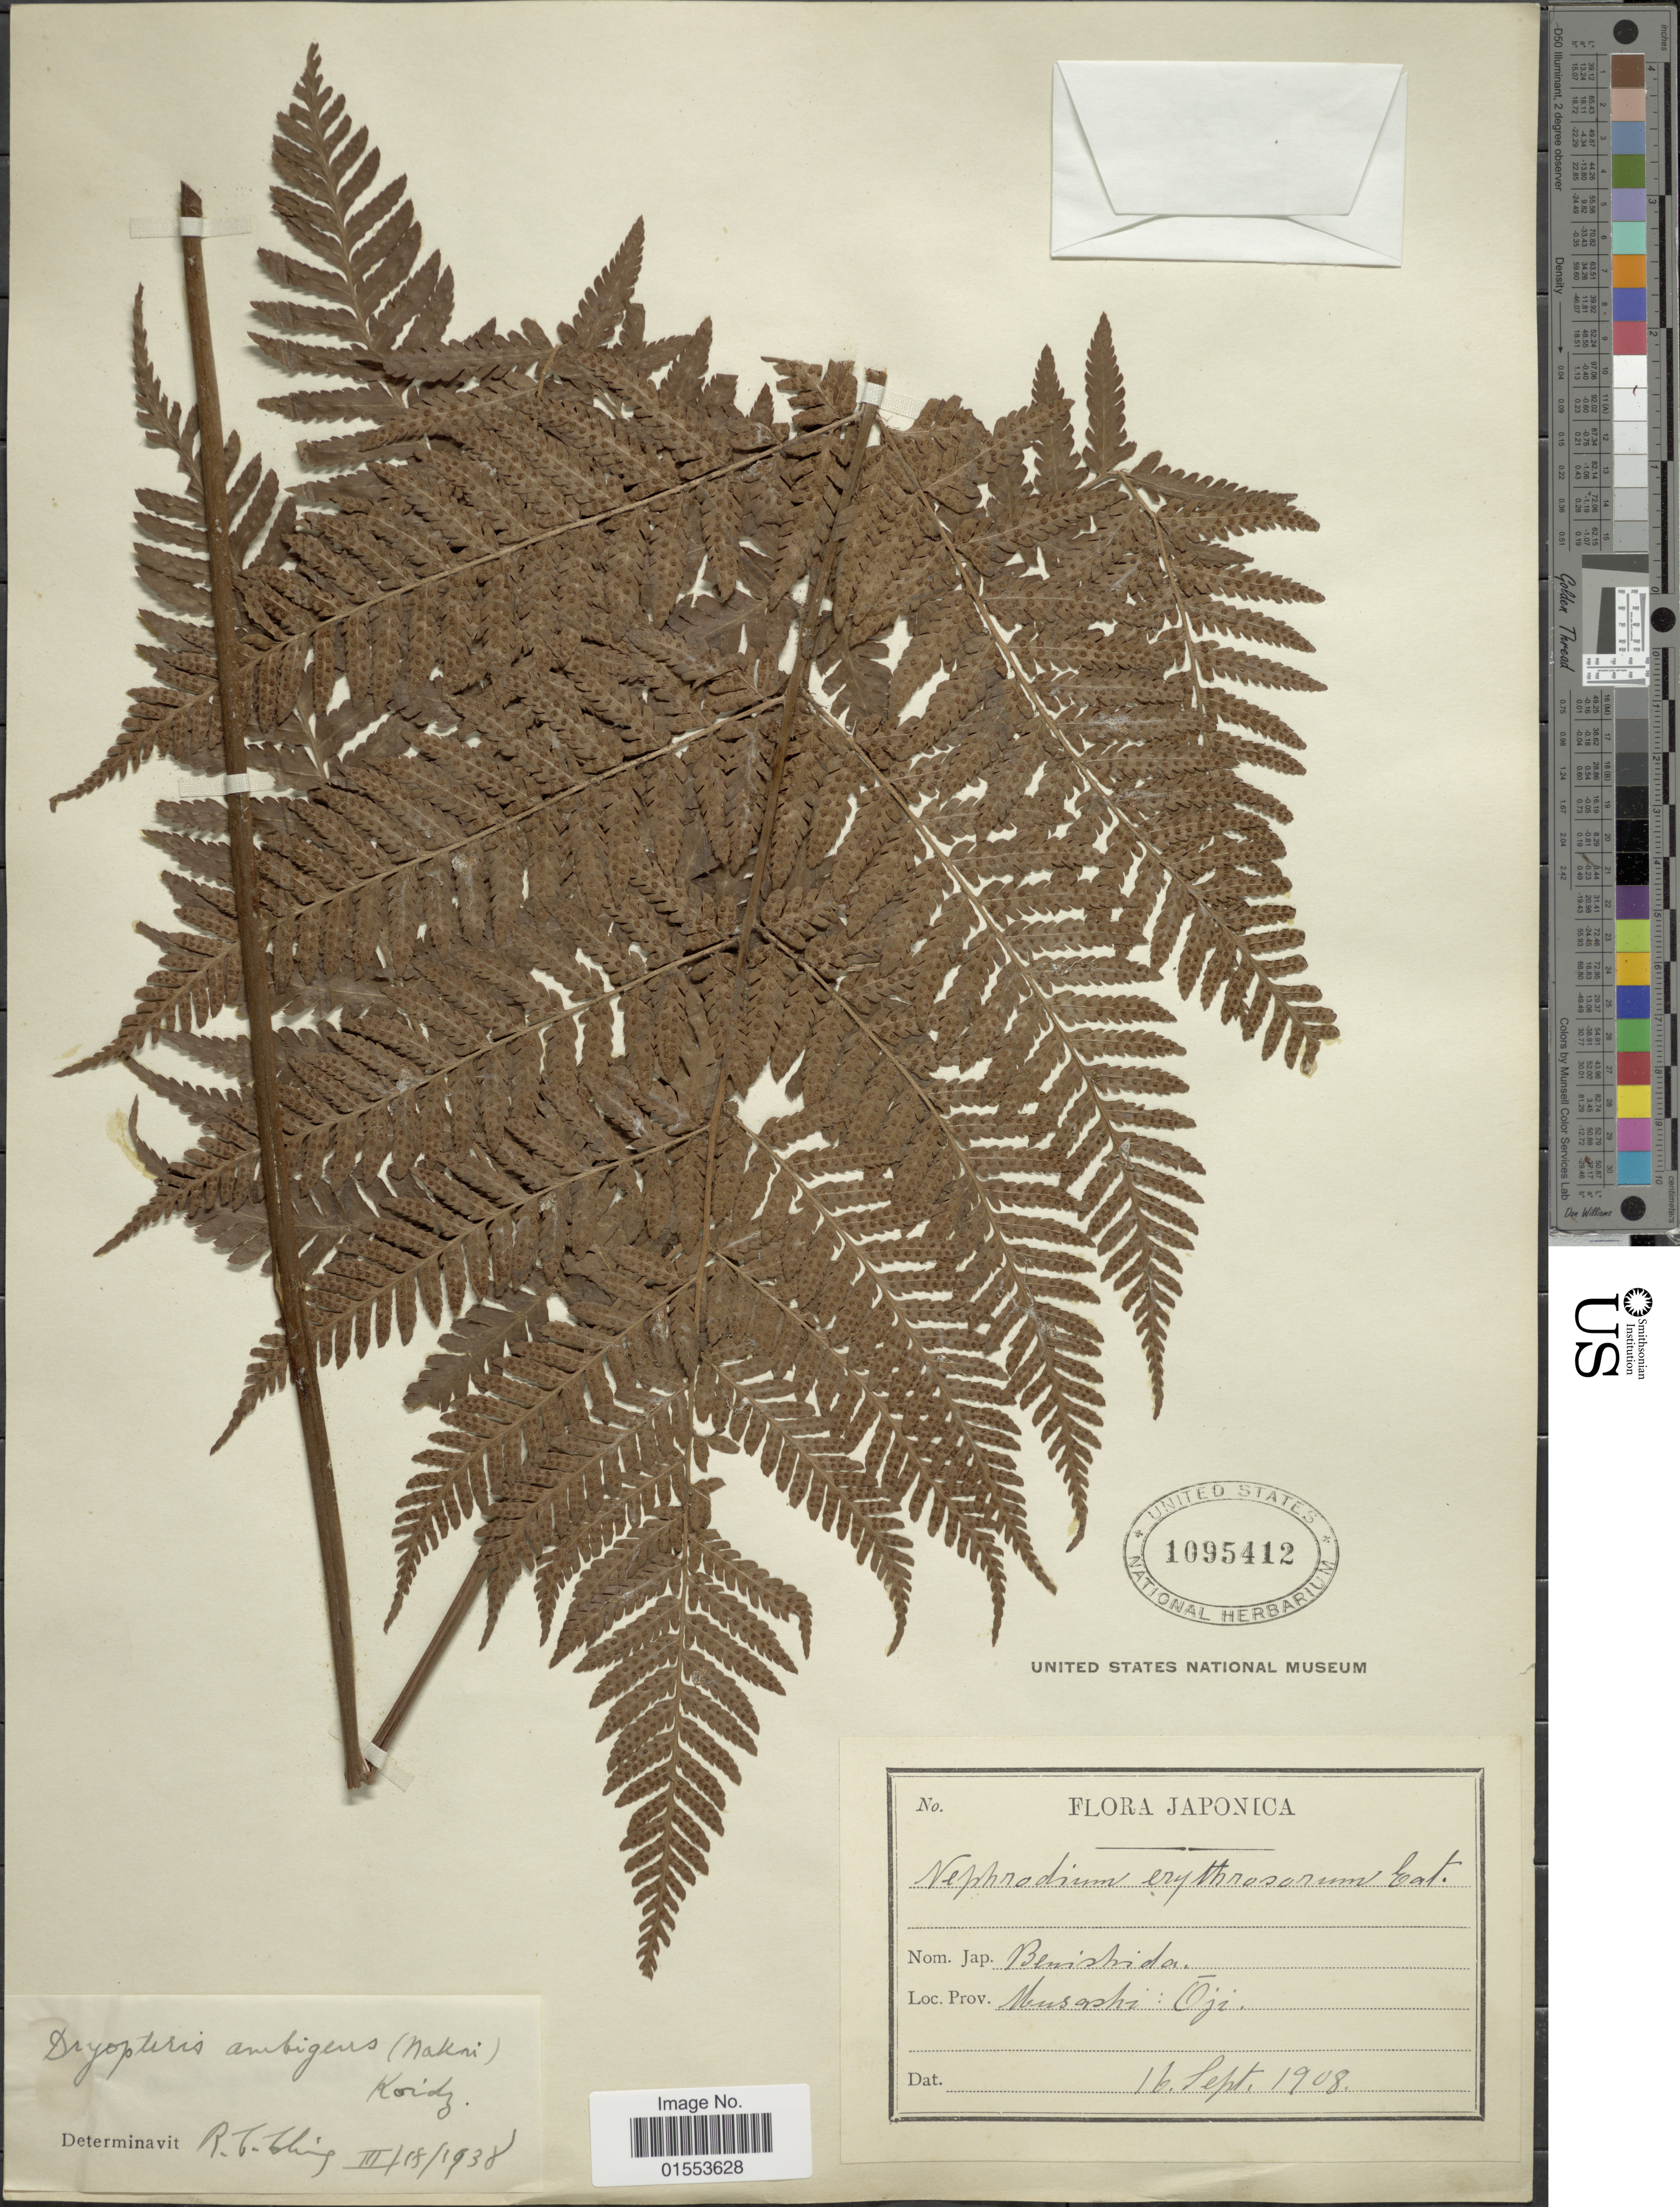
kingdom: Plantae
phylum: Tracheophyta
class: Polypodiopsida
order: Polypodiales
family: Dryopteridaceae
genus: Dryopteris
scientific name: Dryopteris ambigens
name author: (Nakai) Koidz.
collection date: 1908-09-16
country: Japan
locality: Japonica, Musashi: Oji.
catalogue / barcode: US 1095412